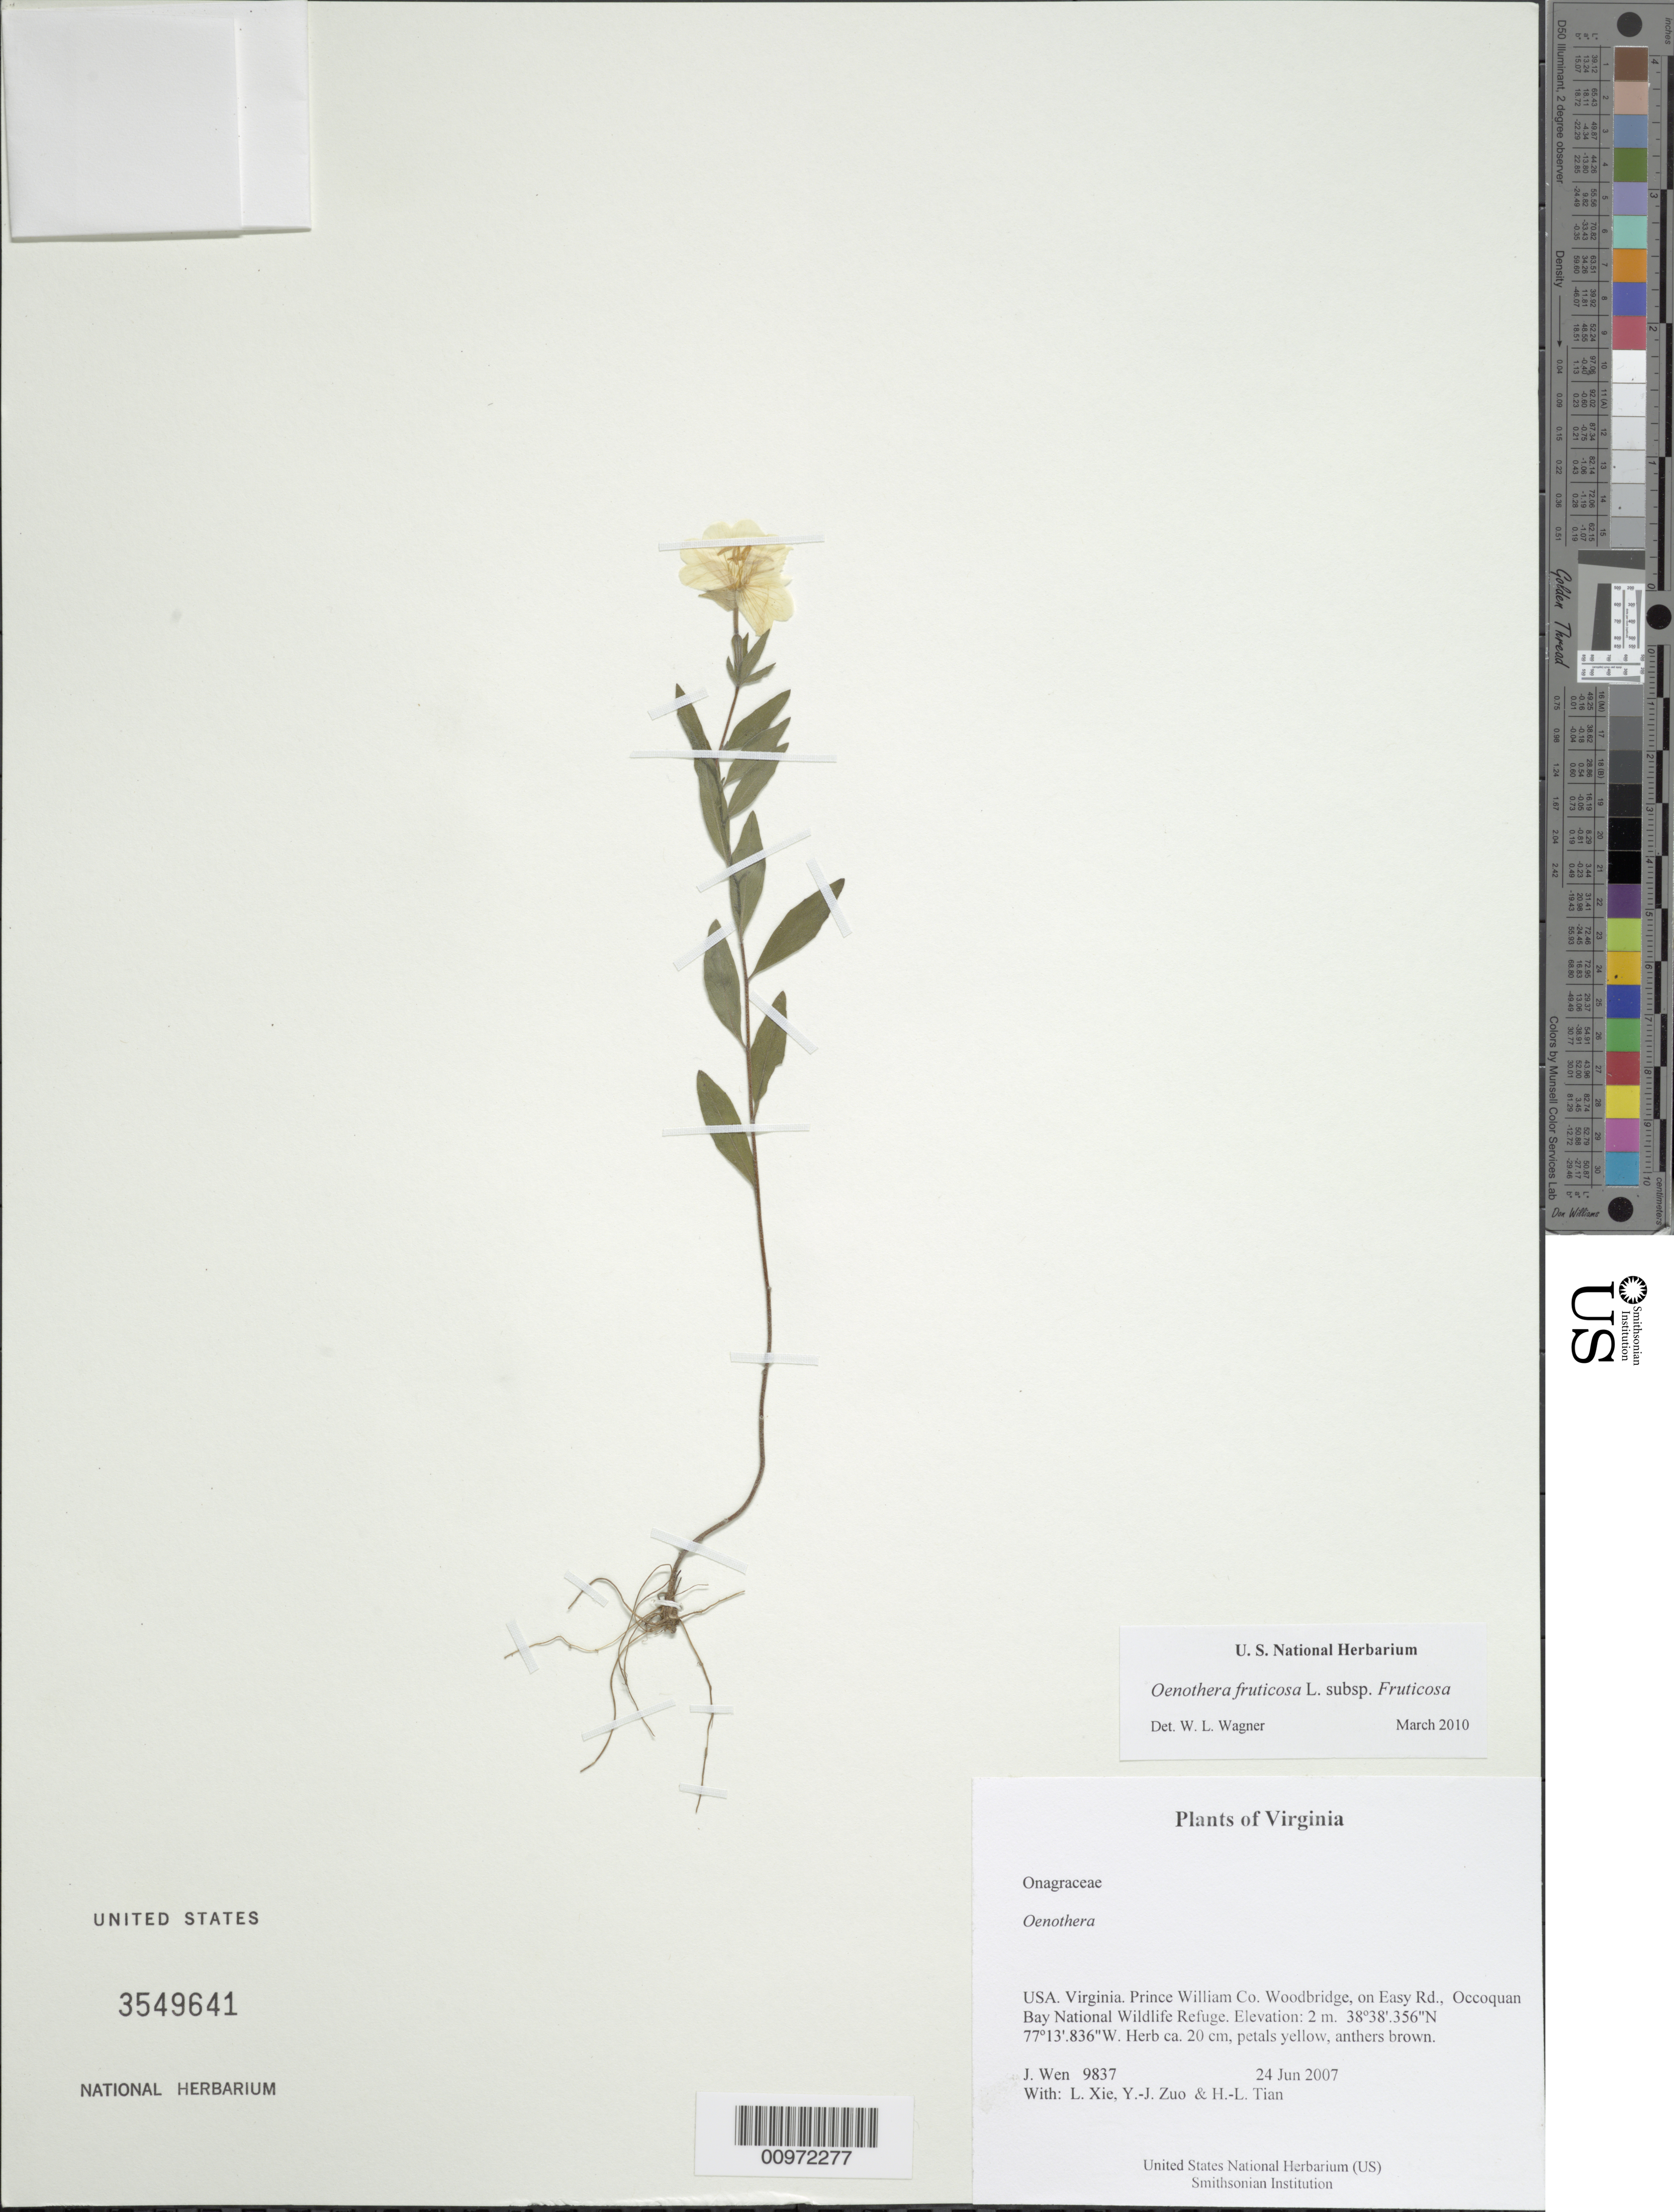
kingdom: Plantae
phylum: Tracheophyta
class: Magnoliopsida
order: Myrtales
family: Onagraceae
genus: Oenothera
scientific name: Oenothera fruticosa subsp. fruticosa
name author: L.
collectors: J. Wen, L. Xie, Y. Zuo & H. Tian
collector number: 9837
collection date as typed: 24 Jun 2007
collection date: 2007-06-24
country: United States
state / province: Virginia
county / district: Prince William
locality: Woodbridge, on Easy Rd., Occoquan Bay National Wildlife Refuge.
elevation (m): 2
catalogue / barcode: US 3549641